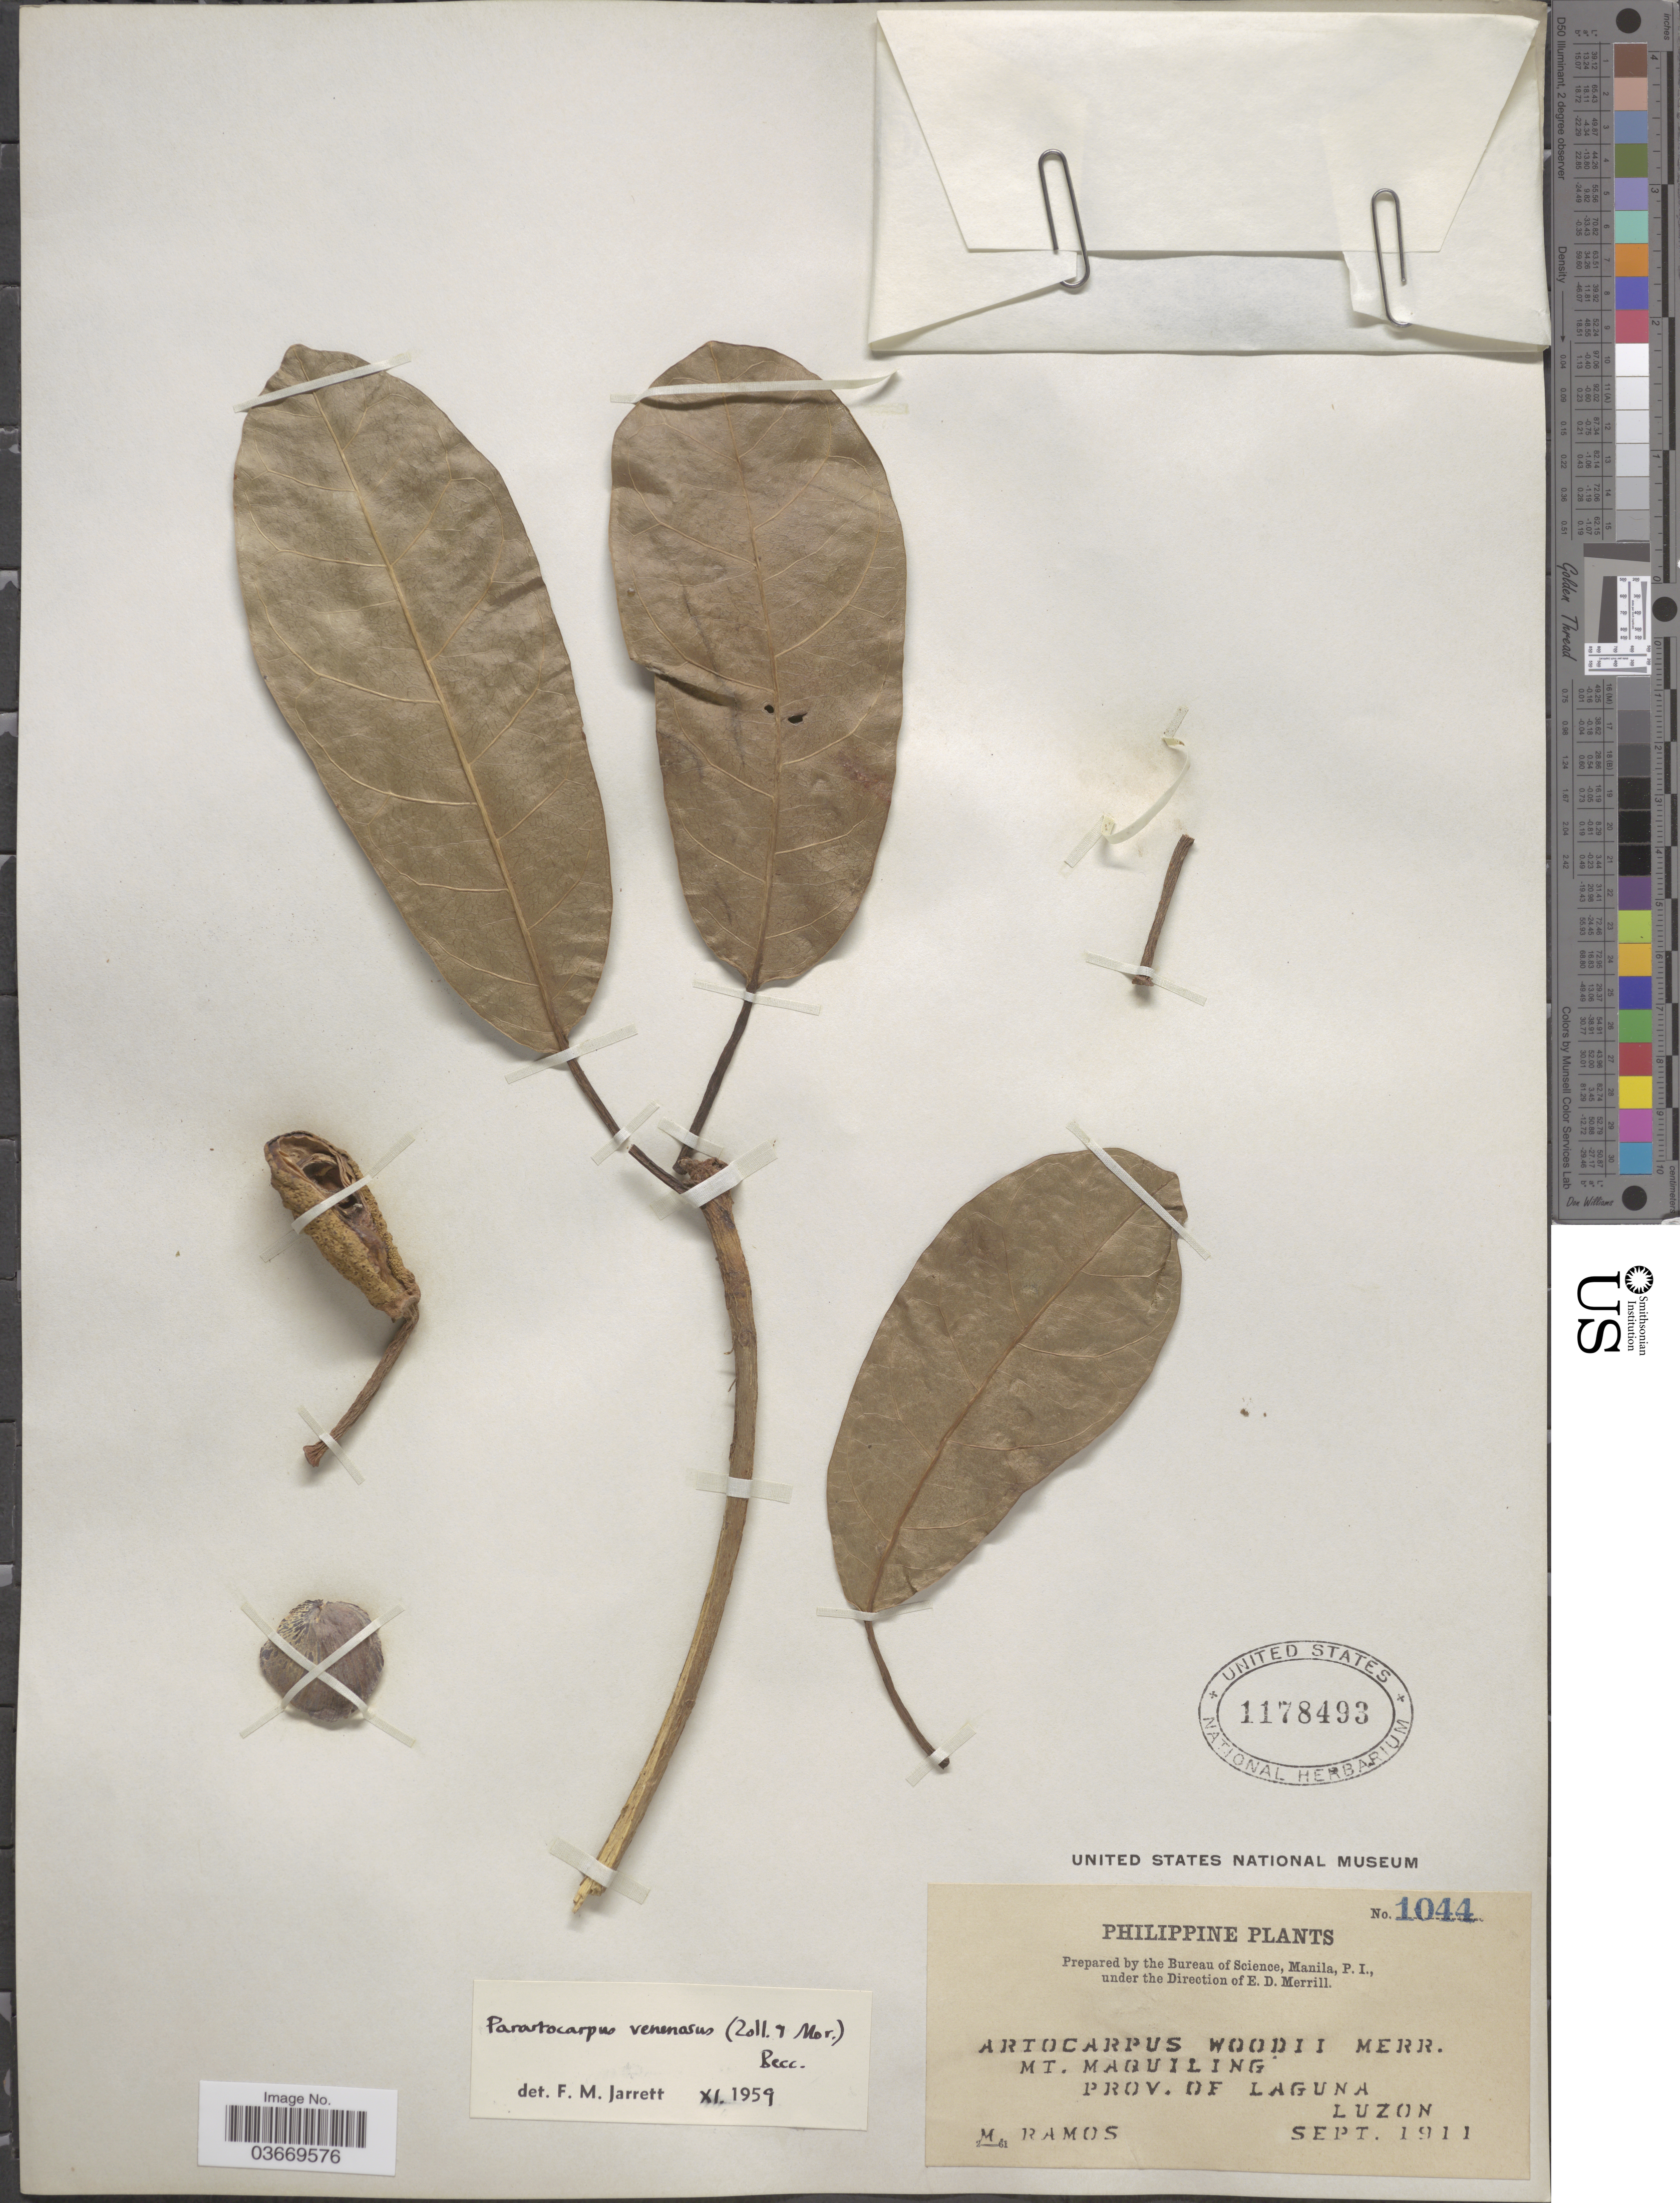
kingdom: Plantae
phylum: Tracheophyta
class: Magnoliopsida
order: Rosales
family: Moraceae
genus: Parartocarpus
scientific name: Parartocarpus venenosus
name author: (Zoll. & Moritzi) Becc.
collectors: M. Ramos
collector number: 1044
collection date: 1911-09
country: Philippines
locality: Mt. Maquiling. Prov. of Laguna. Luzon.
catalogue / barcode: US 1178493